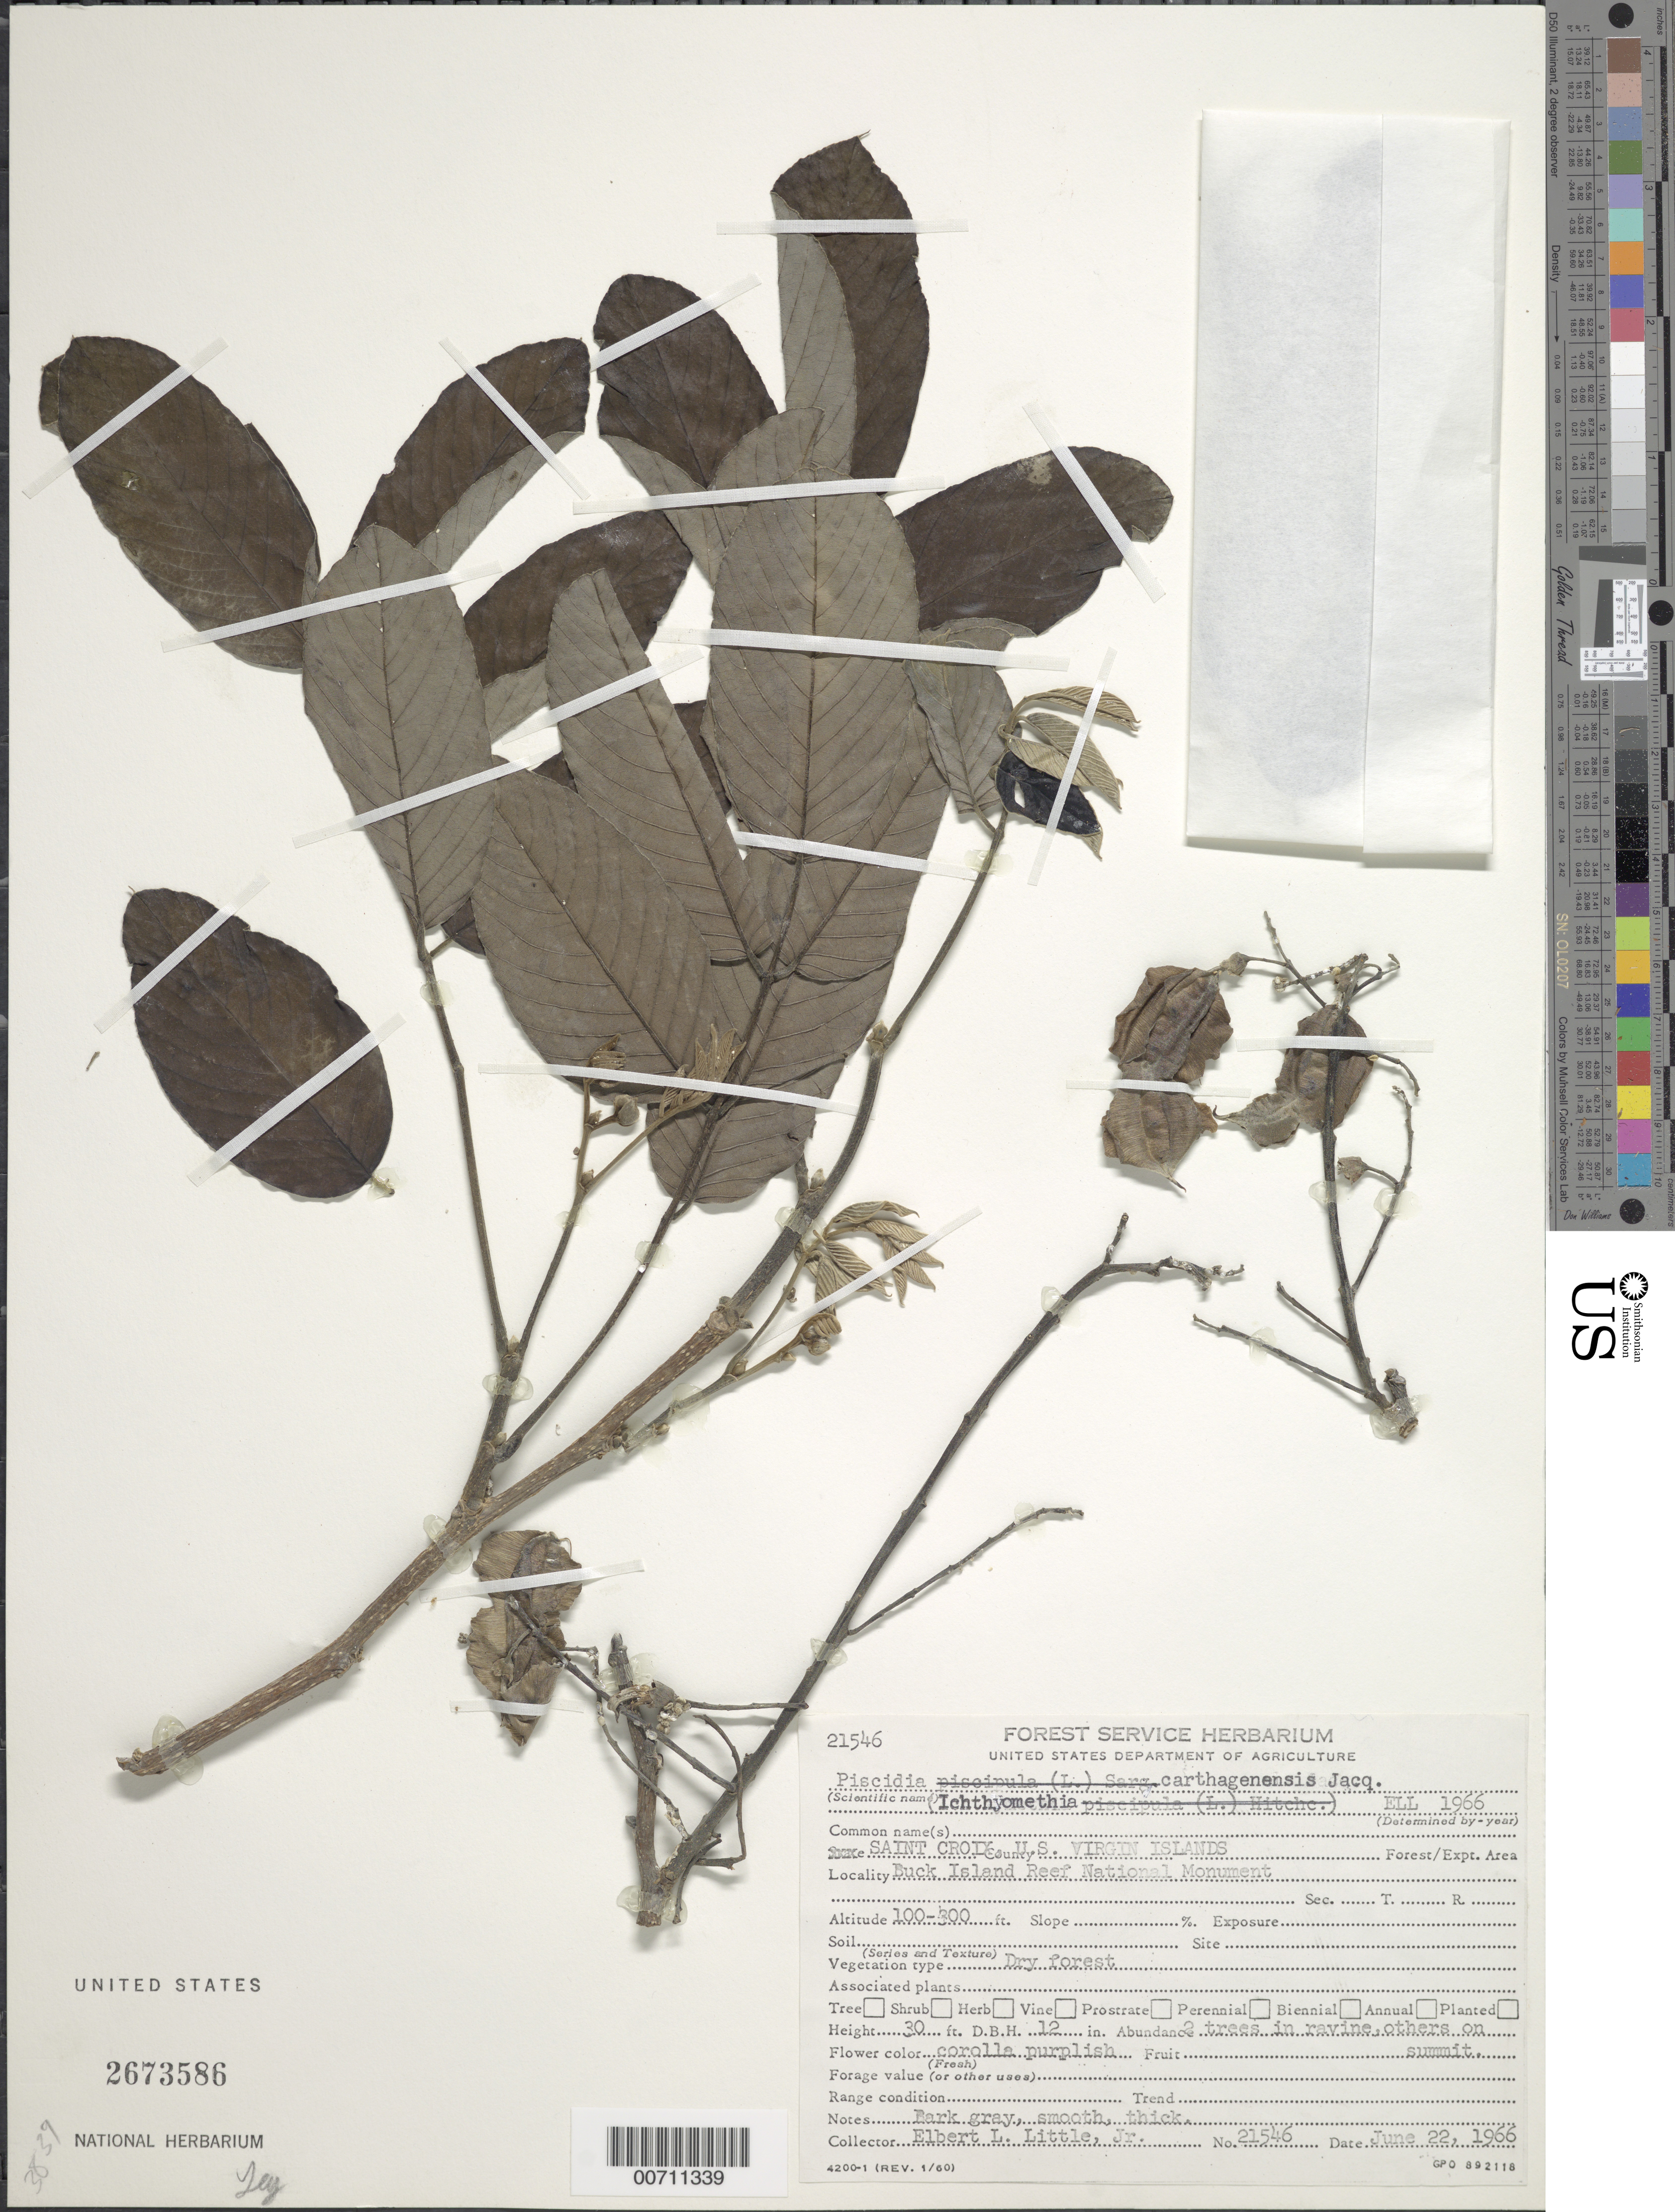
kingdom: Plantae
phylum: Tracheophyta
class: Magnoliopsida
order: Fabales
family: Fabaceae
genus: Piscidia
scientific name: Piscidia carthagenensis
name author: Jacq.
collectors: E. L. Little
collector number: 21546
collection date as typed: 22 Jun 1966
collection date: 1966-06-22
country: U.S. Virgin Islands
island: Buck Island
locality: Buck Island Reef Natl. Monument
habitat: Dry forest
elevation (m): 30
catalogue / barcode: US 2673586